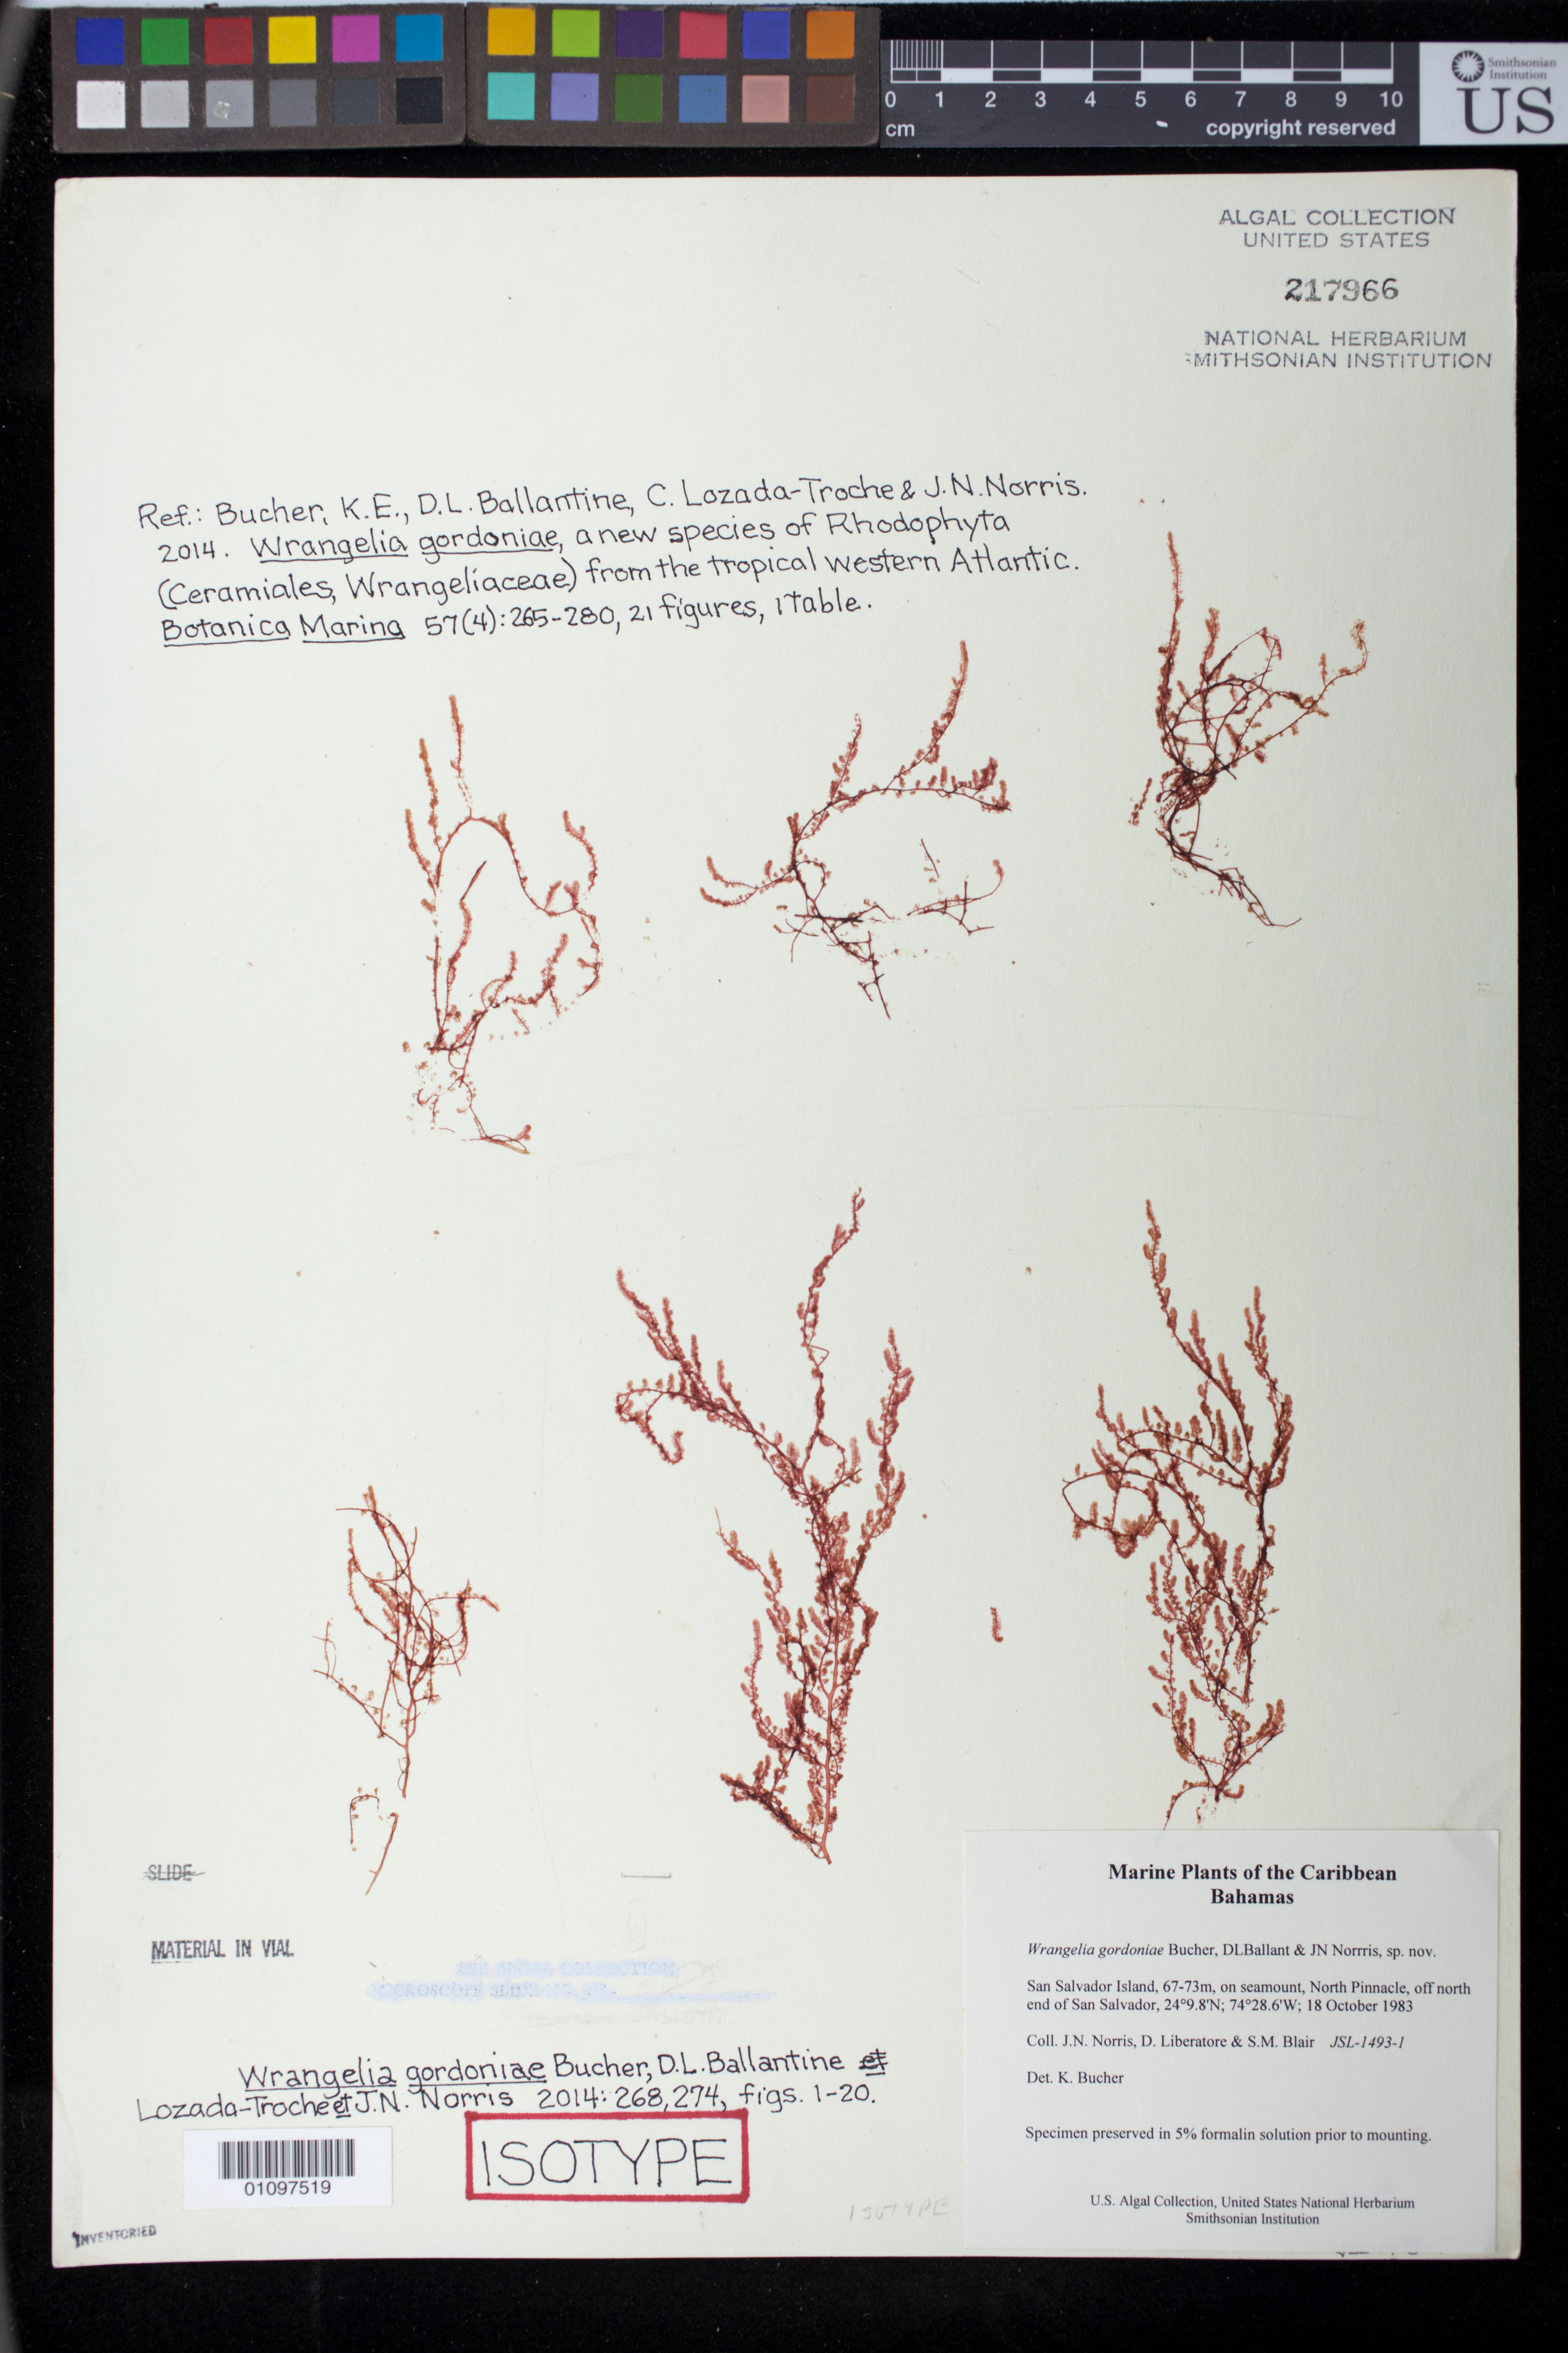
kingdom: Plantae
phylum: Rhodophyta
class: Florideophyceae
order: Ceramiales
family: Wrangeliaceae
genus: Wrangelia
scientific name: Wrangelia gordoniae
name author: K.E. Bucher et al.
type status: Isotype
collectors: J. N. Norris, D. Liberatore & S. M. Blair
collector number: JSL 1493-1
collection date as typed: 18 Oct 1983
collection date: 1983-10-18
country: Bahamas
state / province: San Salvador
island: San Salvador Island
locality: Sea mount, North Pinacle, off north end of San Salvador Island.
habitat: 67-73m, on seamount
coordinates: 24º9.8'N, 74º28.6'W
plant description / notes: Johnson Sea Link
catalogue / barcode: US 217966